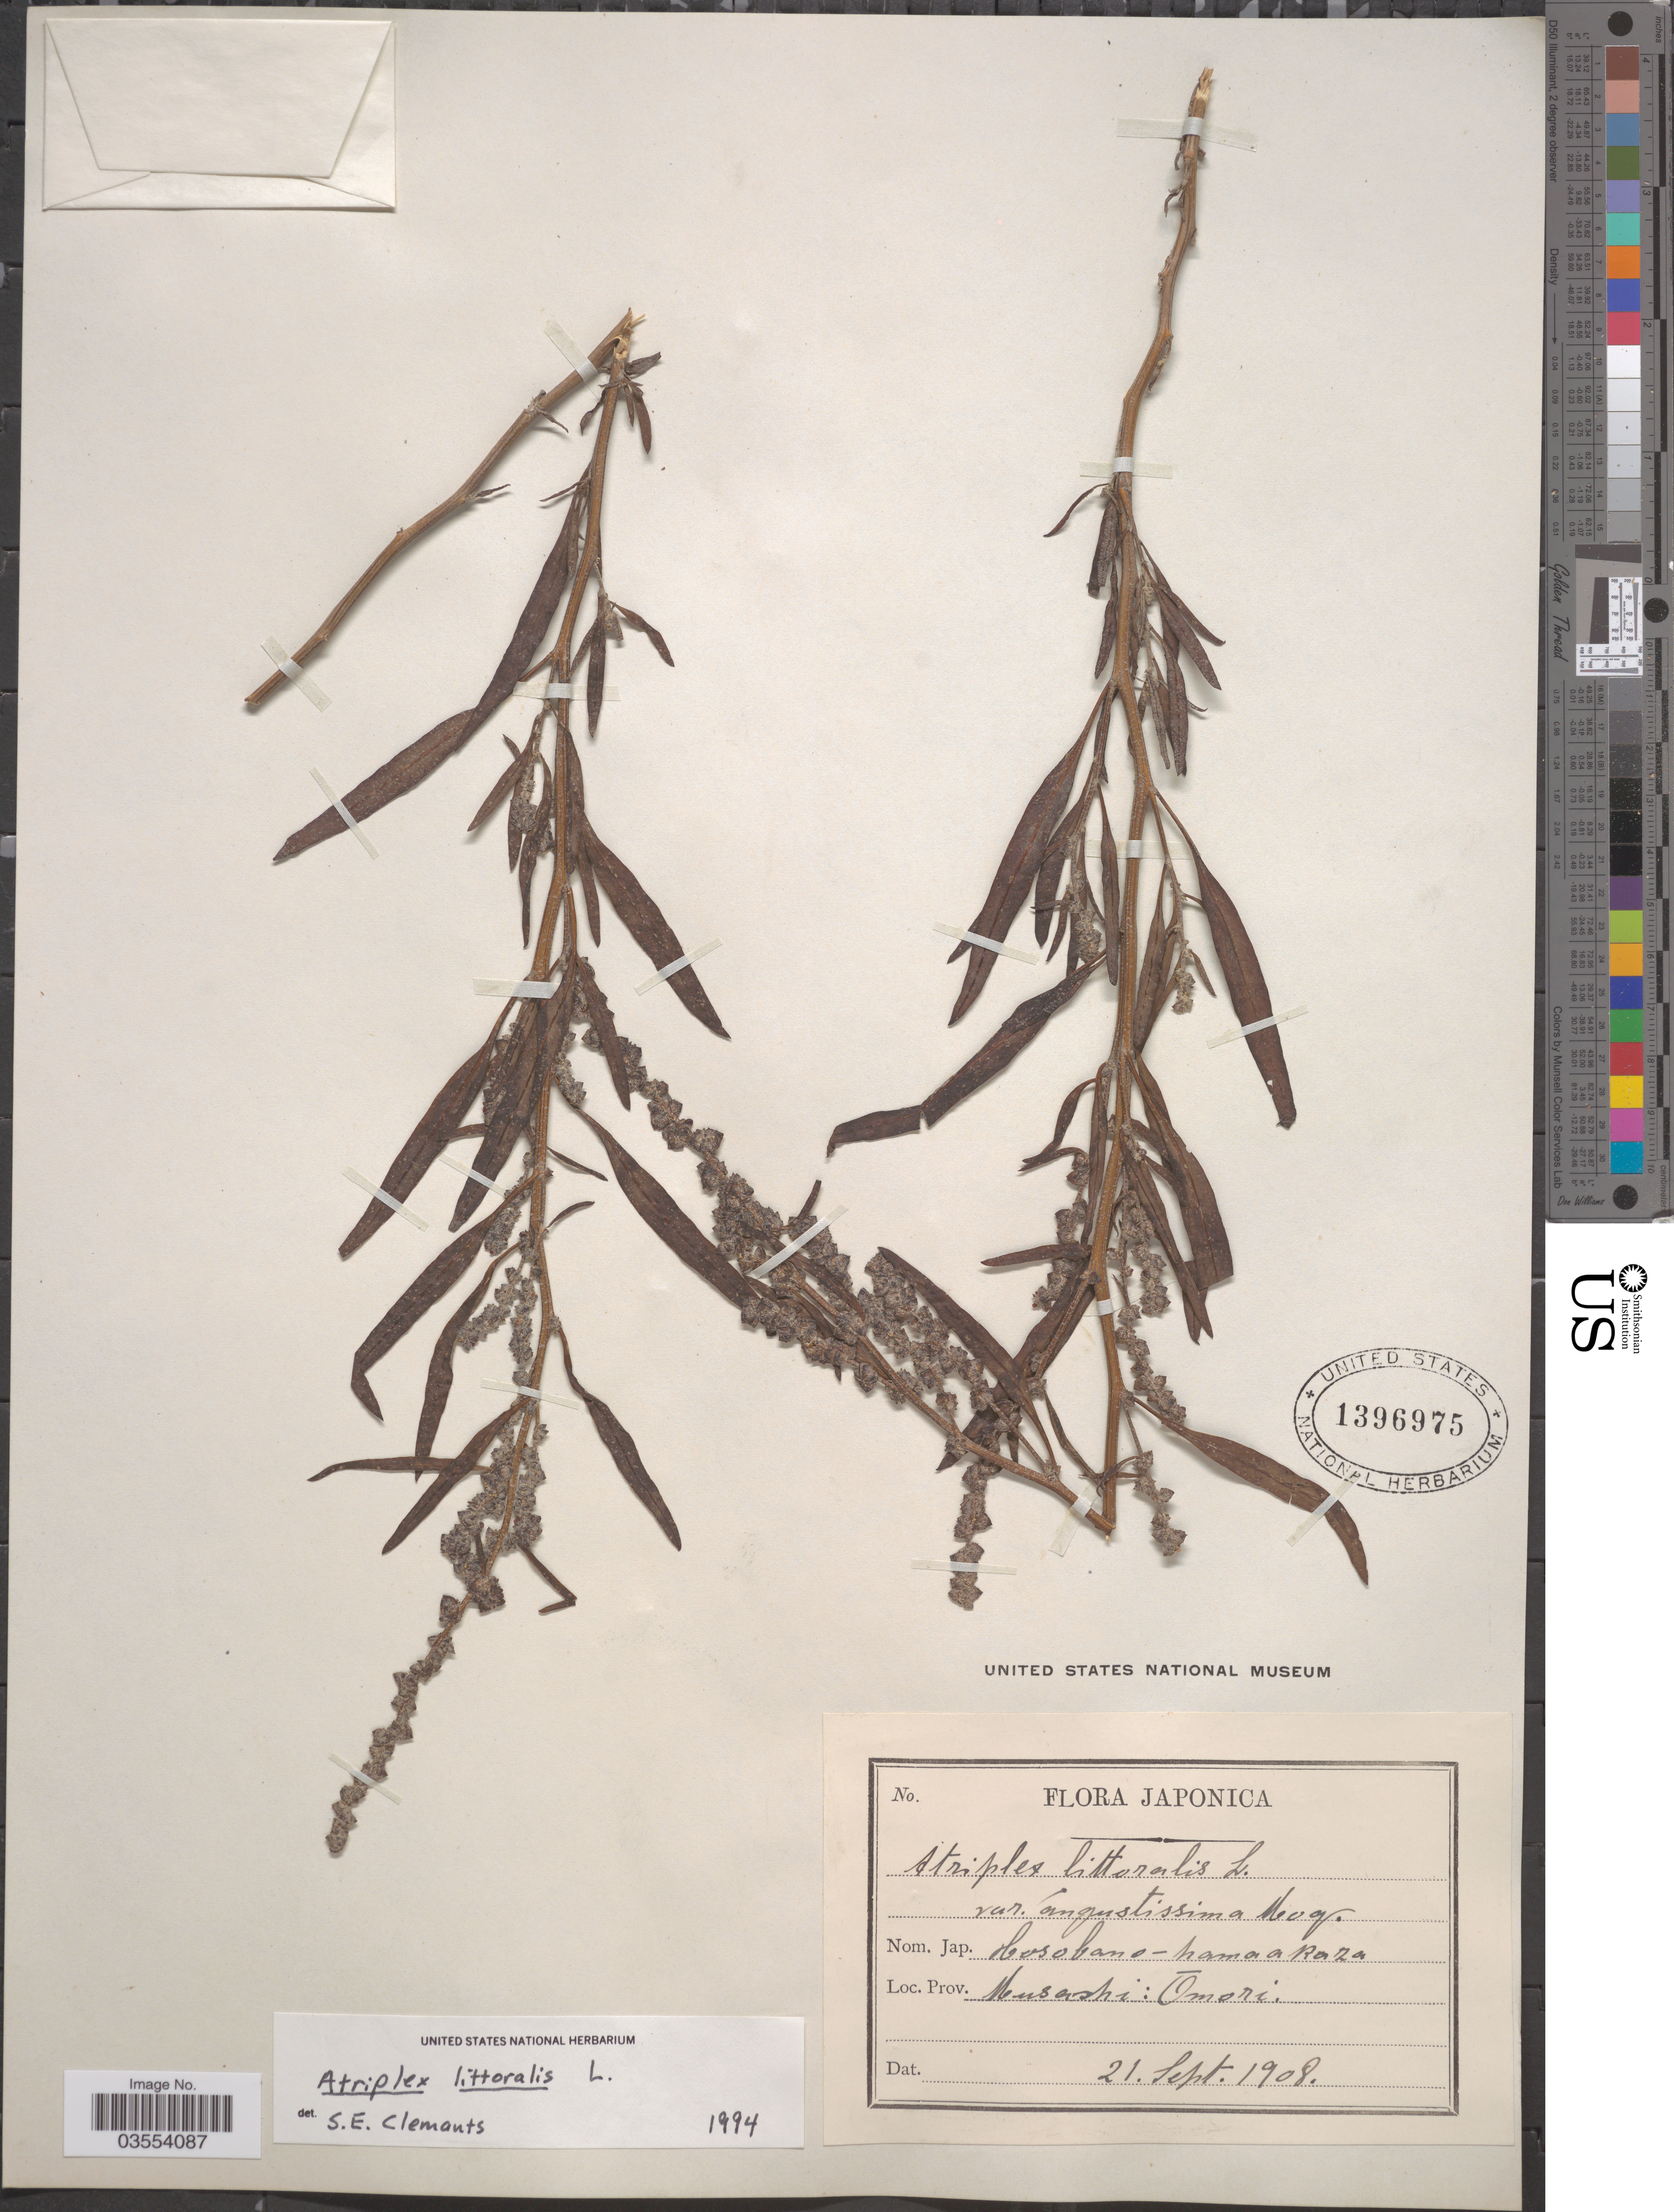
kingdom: Plantae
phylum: Tracheophyta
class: Magnoliopsida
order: Caryophyllales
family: Amaranthaceae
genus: Atriplex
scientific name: Atriplex littoralis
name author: L.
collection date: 1908-09-21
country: Japan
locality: Musashi: Ōmori.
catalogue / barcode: US 1396975